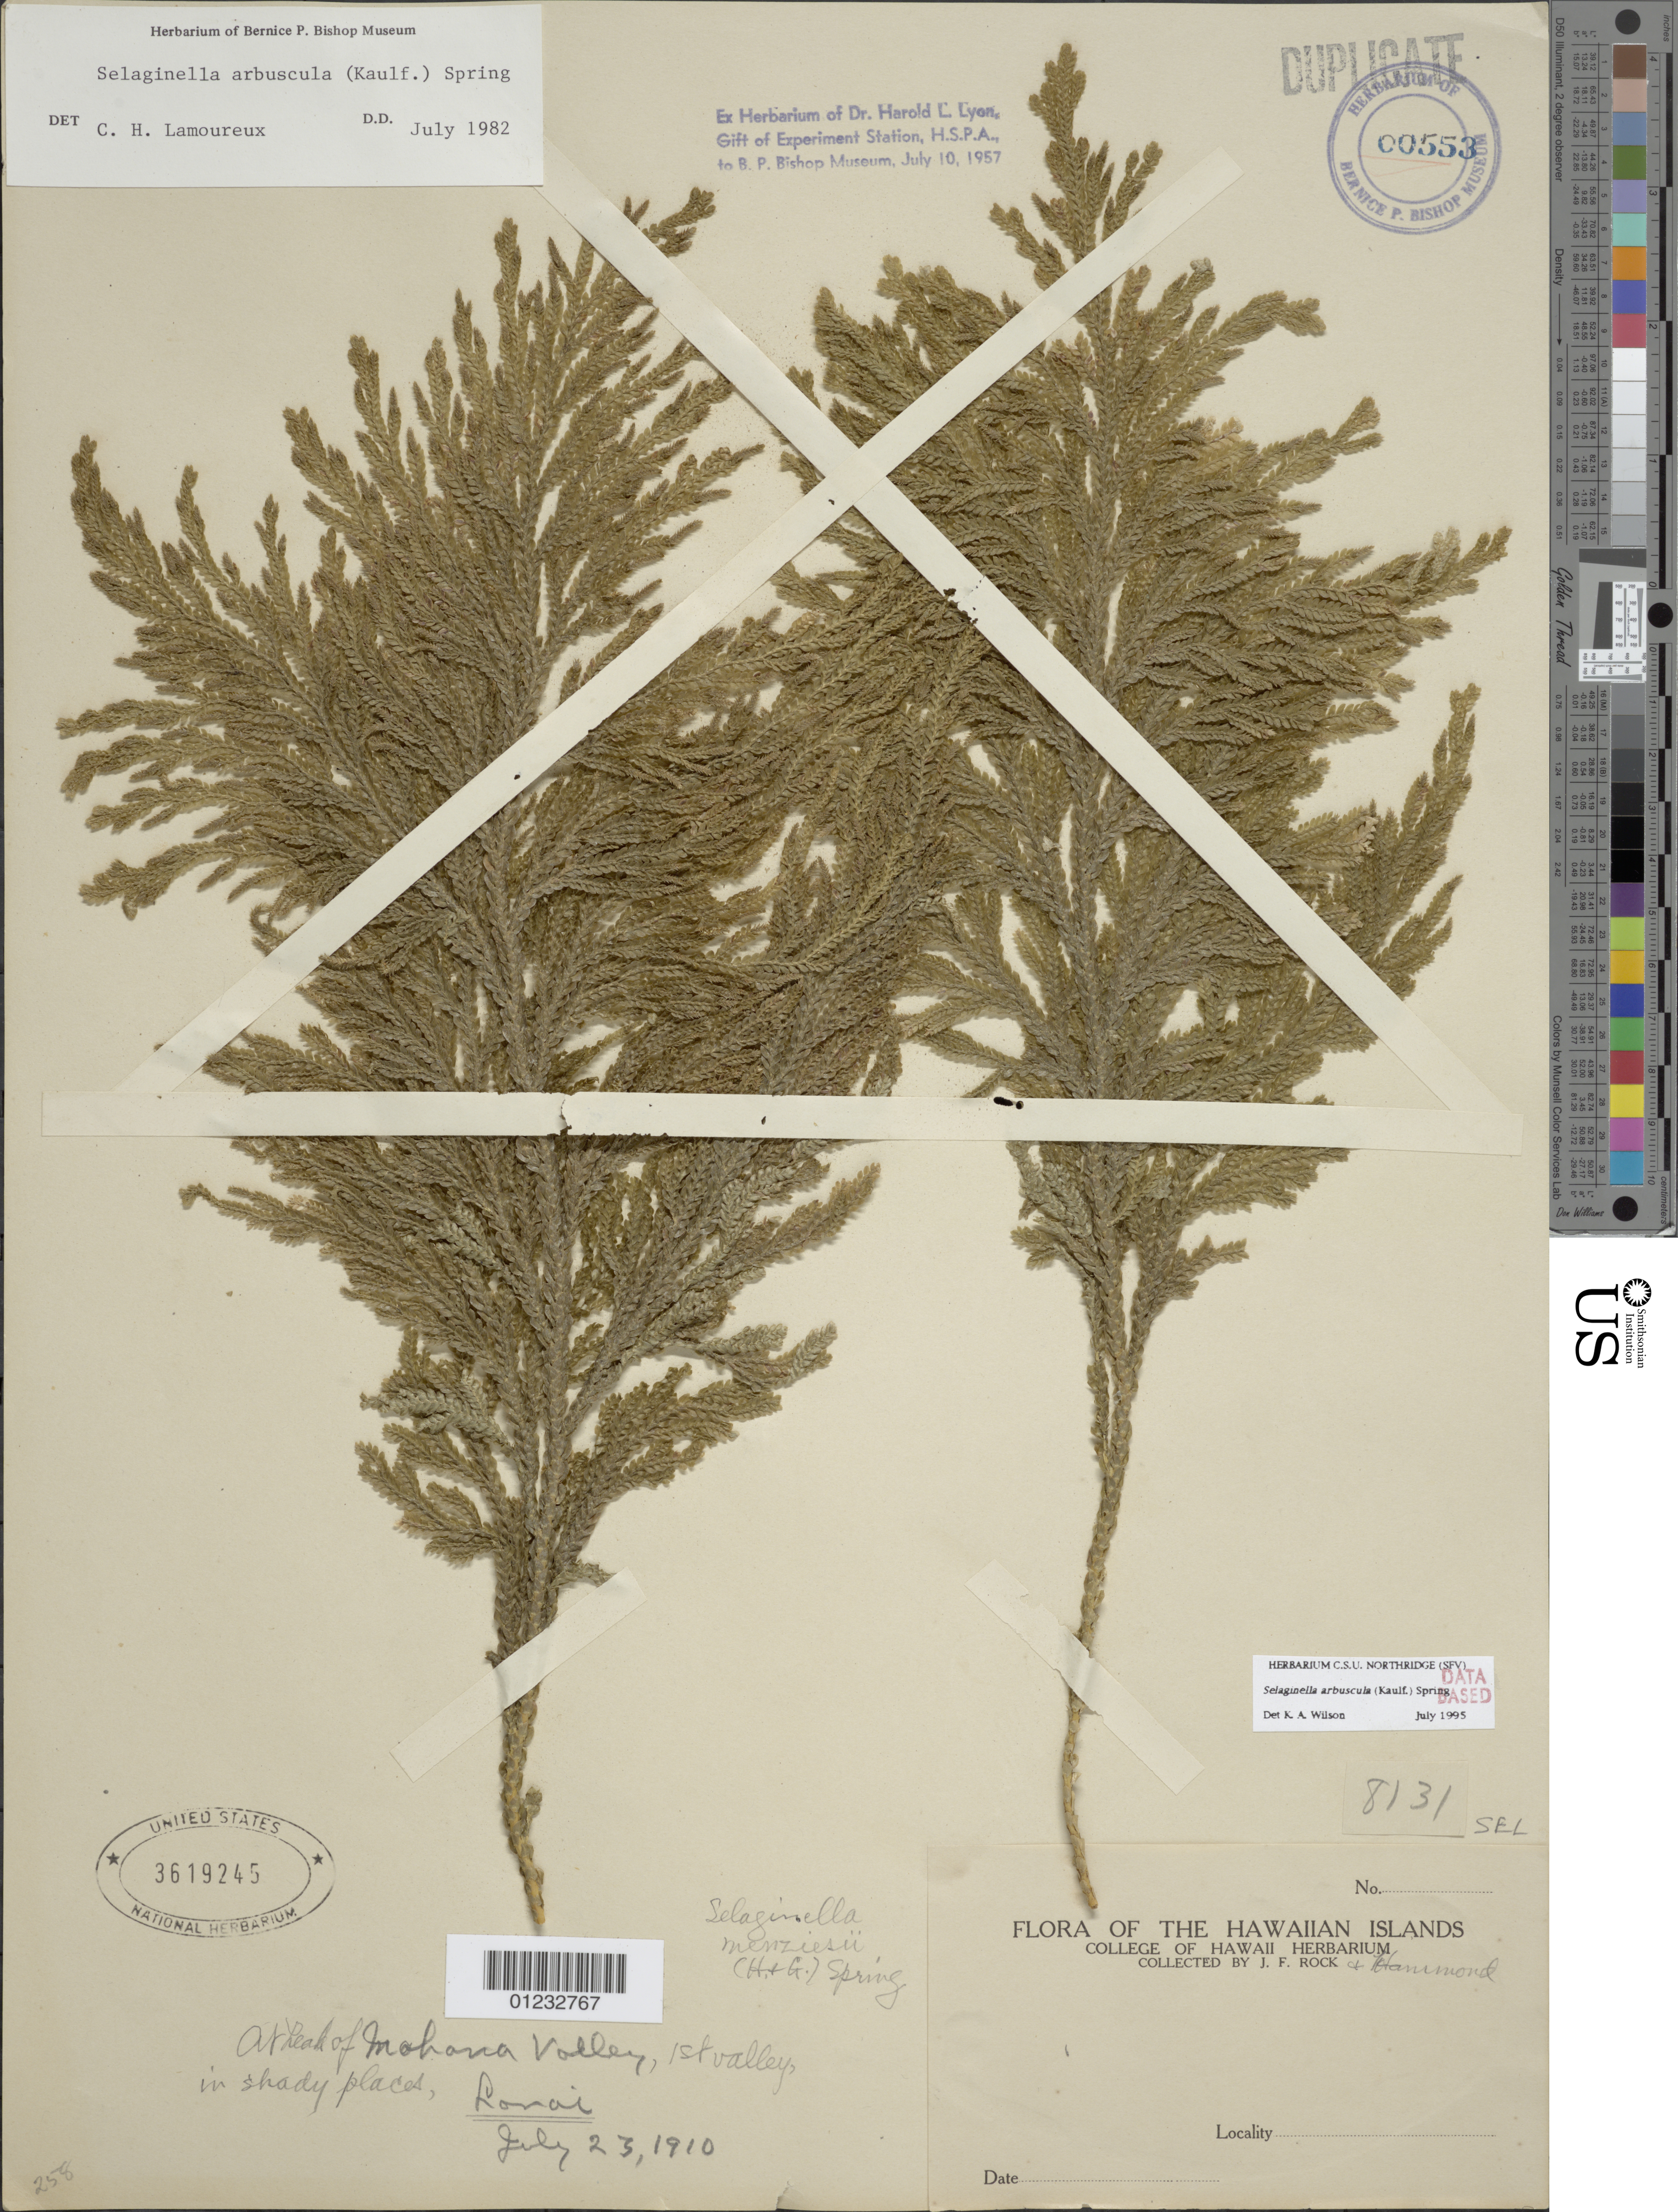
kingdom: Plantae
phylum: Tracheophyta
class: Lycopodiopsida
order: Selaginellales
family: Selaginellaceae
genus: Selaginella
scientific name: Selaginella arbuscula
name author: (Kualf.) Spring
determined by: Wilson, K. A.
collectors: J. F. Rock & -. Hammond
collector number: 8131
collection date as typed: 23 Jul 1910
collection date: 1910-07-23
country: United States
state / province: Hawaii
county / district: Maui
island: Lana'i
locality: At head of Mahana Valley, 1st Valley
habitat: Shady places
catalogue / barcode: US 3619245